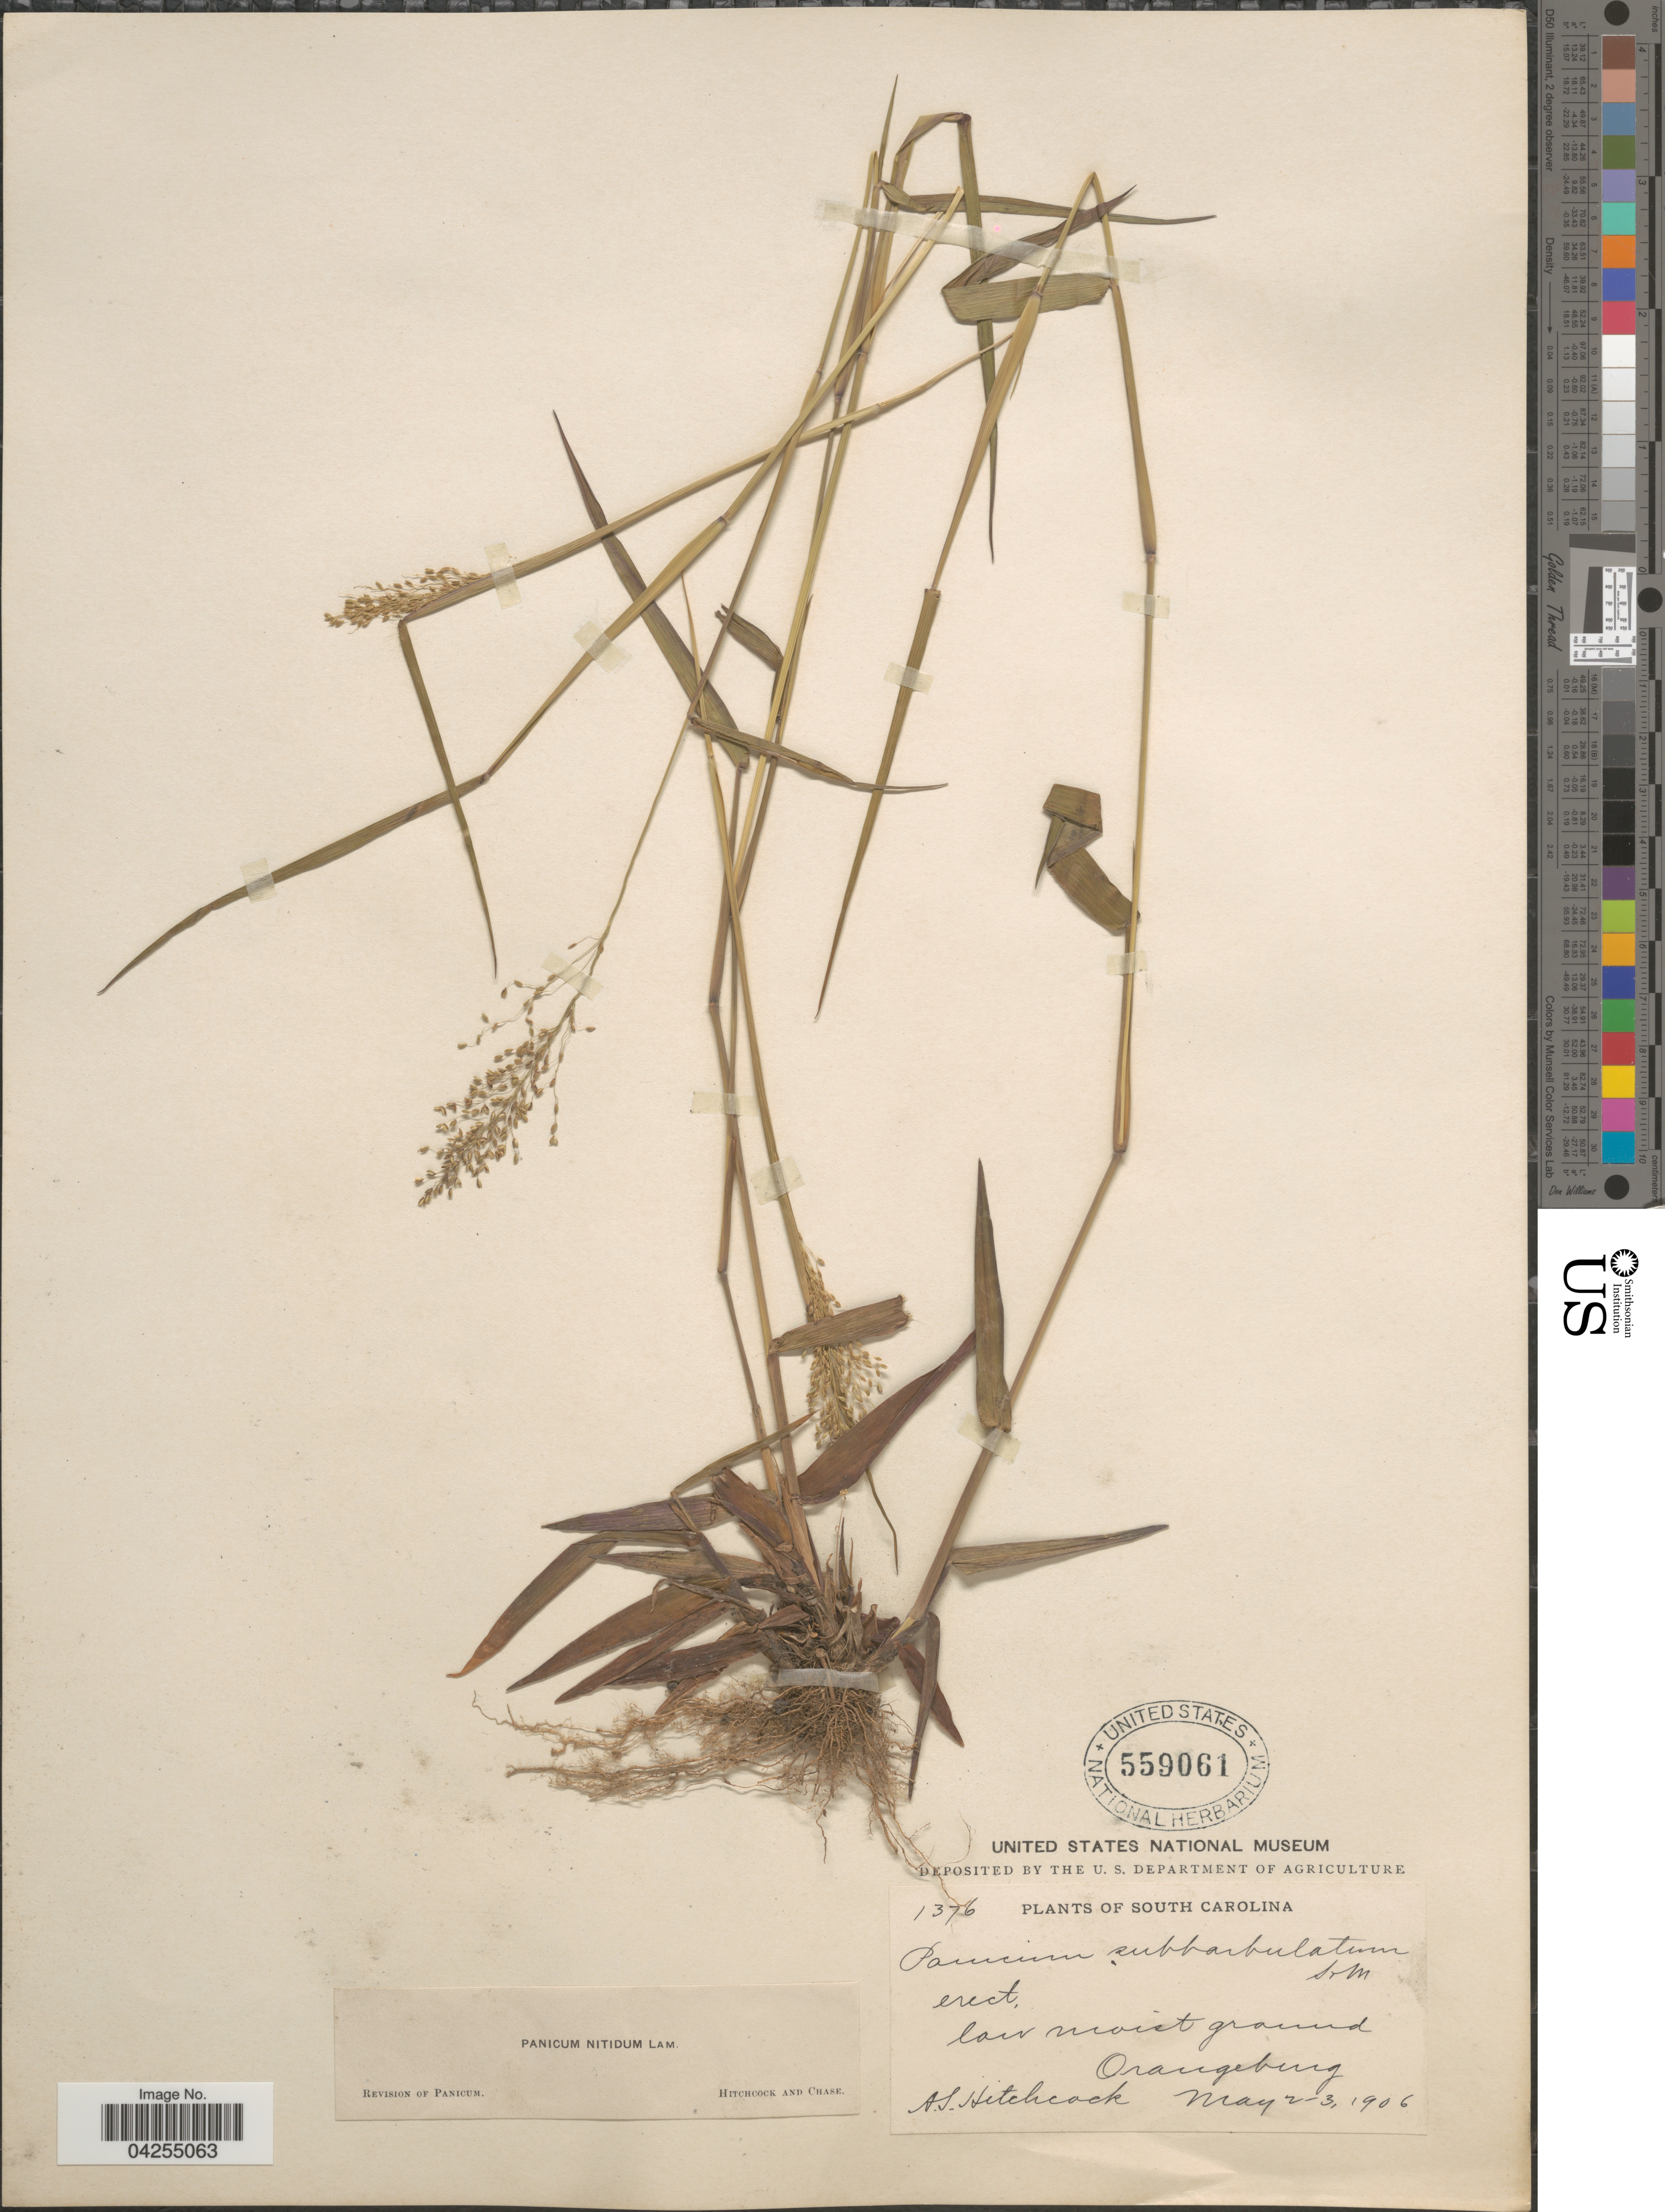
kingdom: Plantae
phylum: Tracheophyta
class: Liliopsida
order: Poales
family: Poaceae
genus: Dichanthelium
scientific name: Dichanthelium dichotomum var. dichotomum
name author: (L.) Gould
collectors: A. S. Hitchcock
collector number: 1376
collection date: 1906-05-02/1906-05-03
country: United States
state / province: South Carolina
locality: Low moist ground Orangeburg.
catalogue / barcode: US 559061